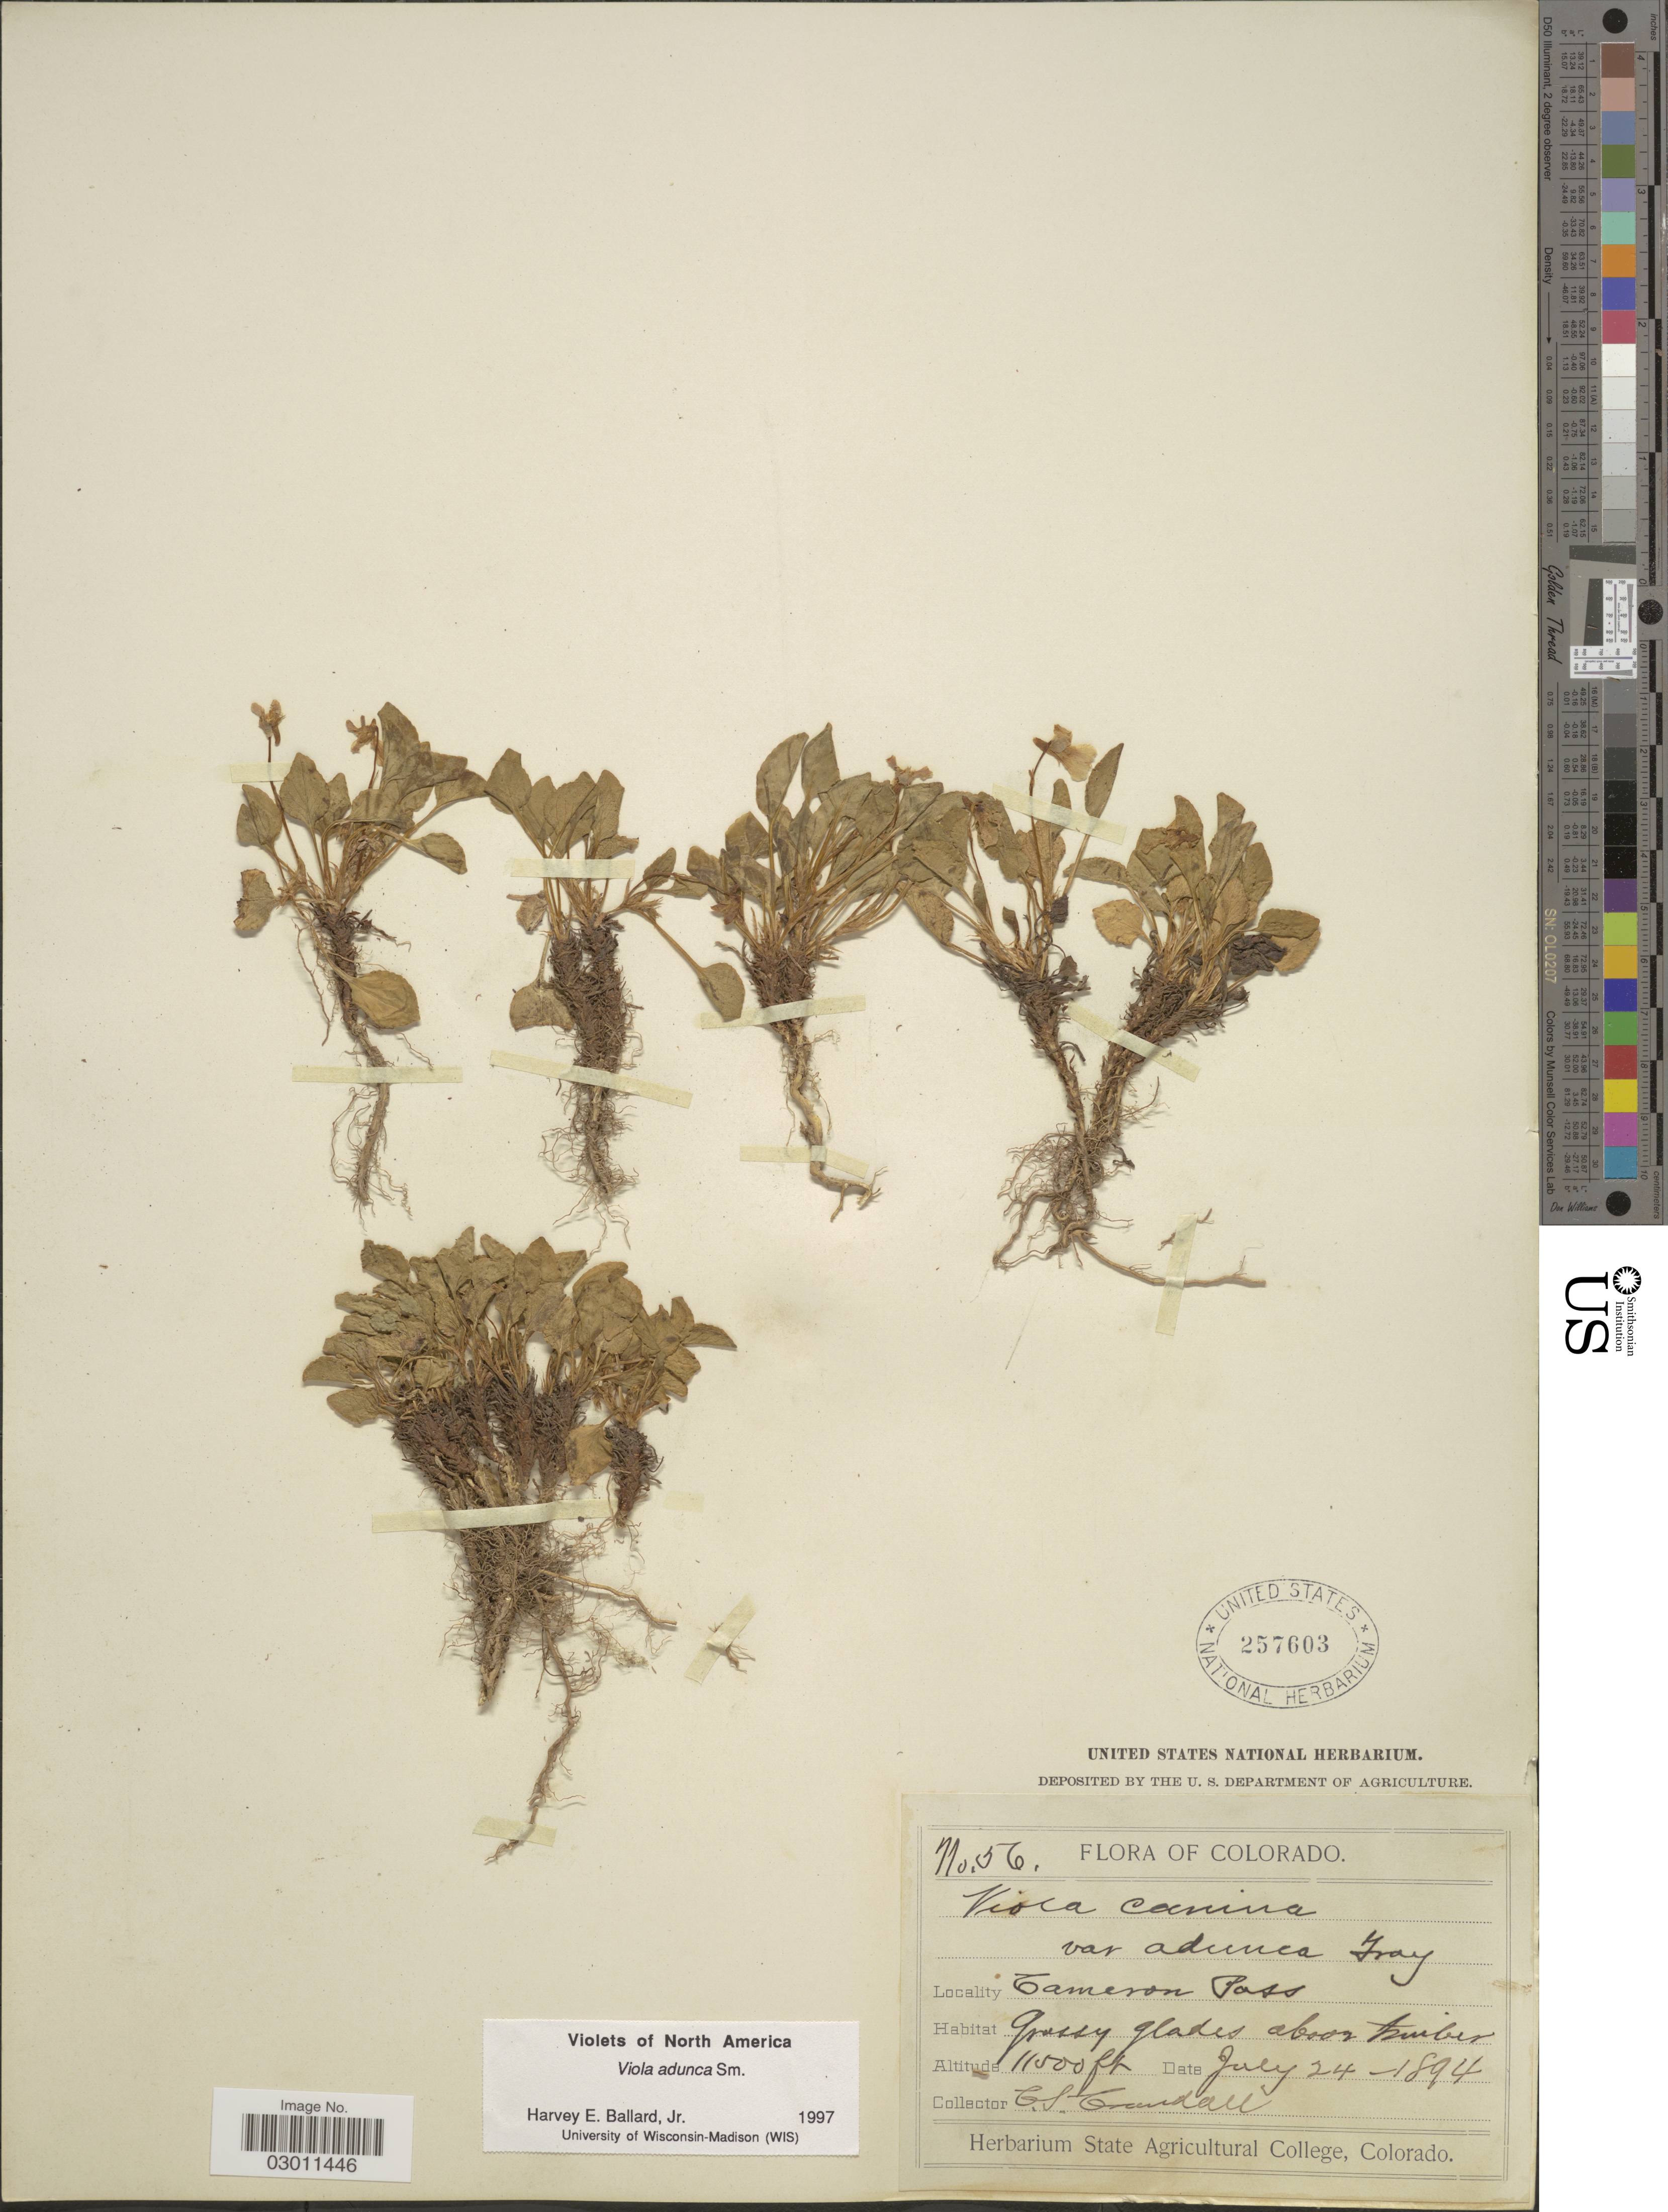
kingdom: Plantae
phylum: Tracheophyta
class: Magnoliopsida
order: Malpighiales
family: Violaceae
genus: Viola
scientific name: Viola adunca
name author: Sm.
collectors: C. Crandall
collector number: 56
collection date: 1894-07-24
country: United States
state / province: Colorado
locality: Cameron Pass.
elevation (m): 3505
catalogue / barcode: US 257603